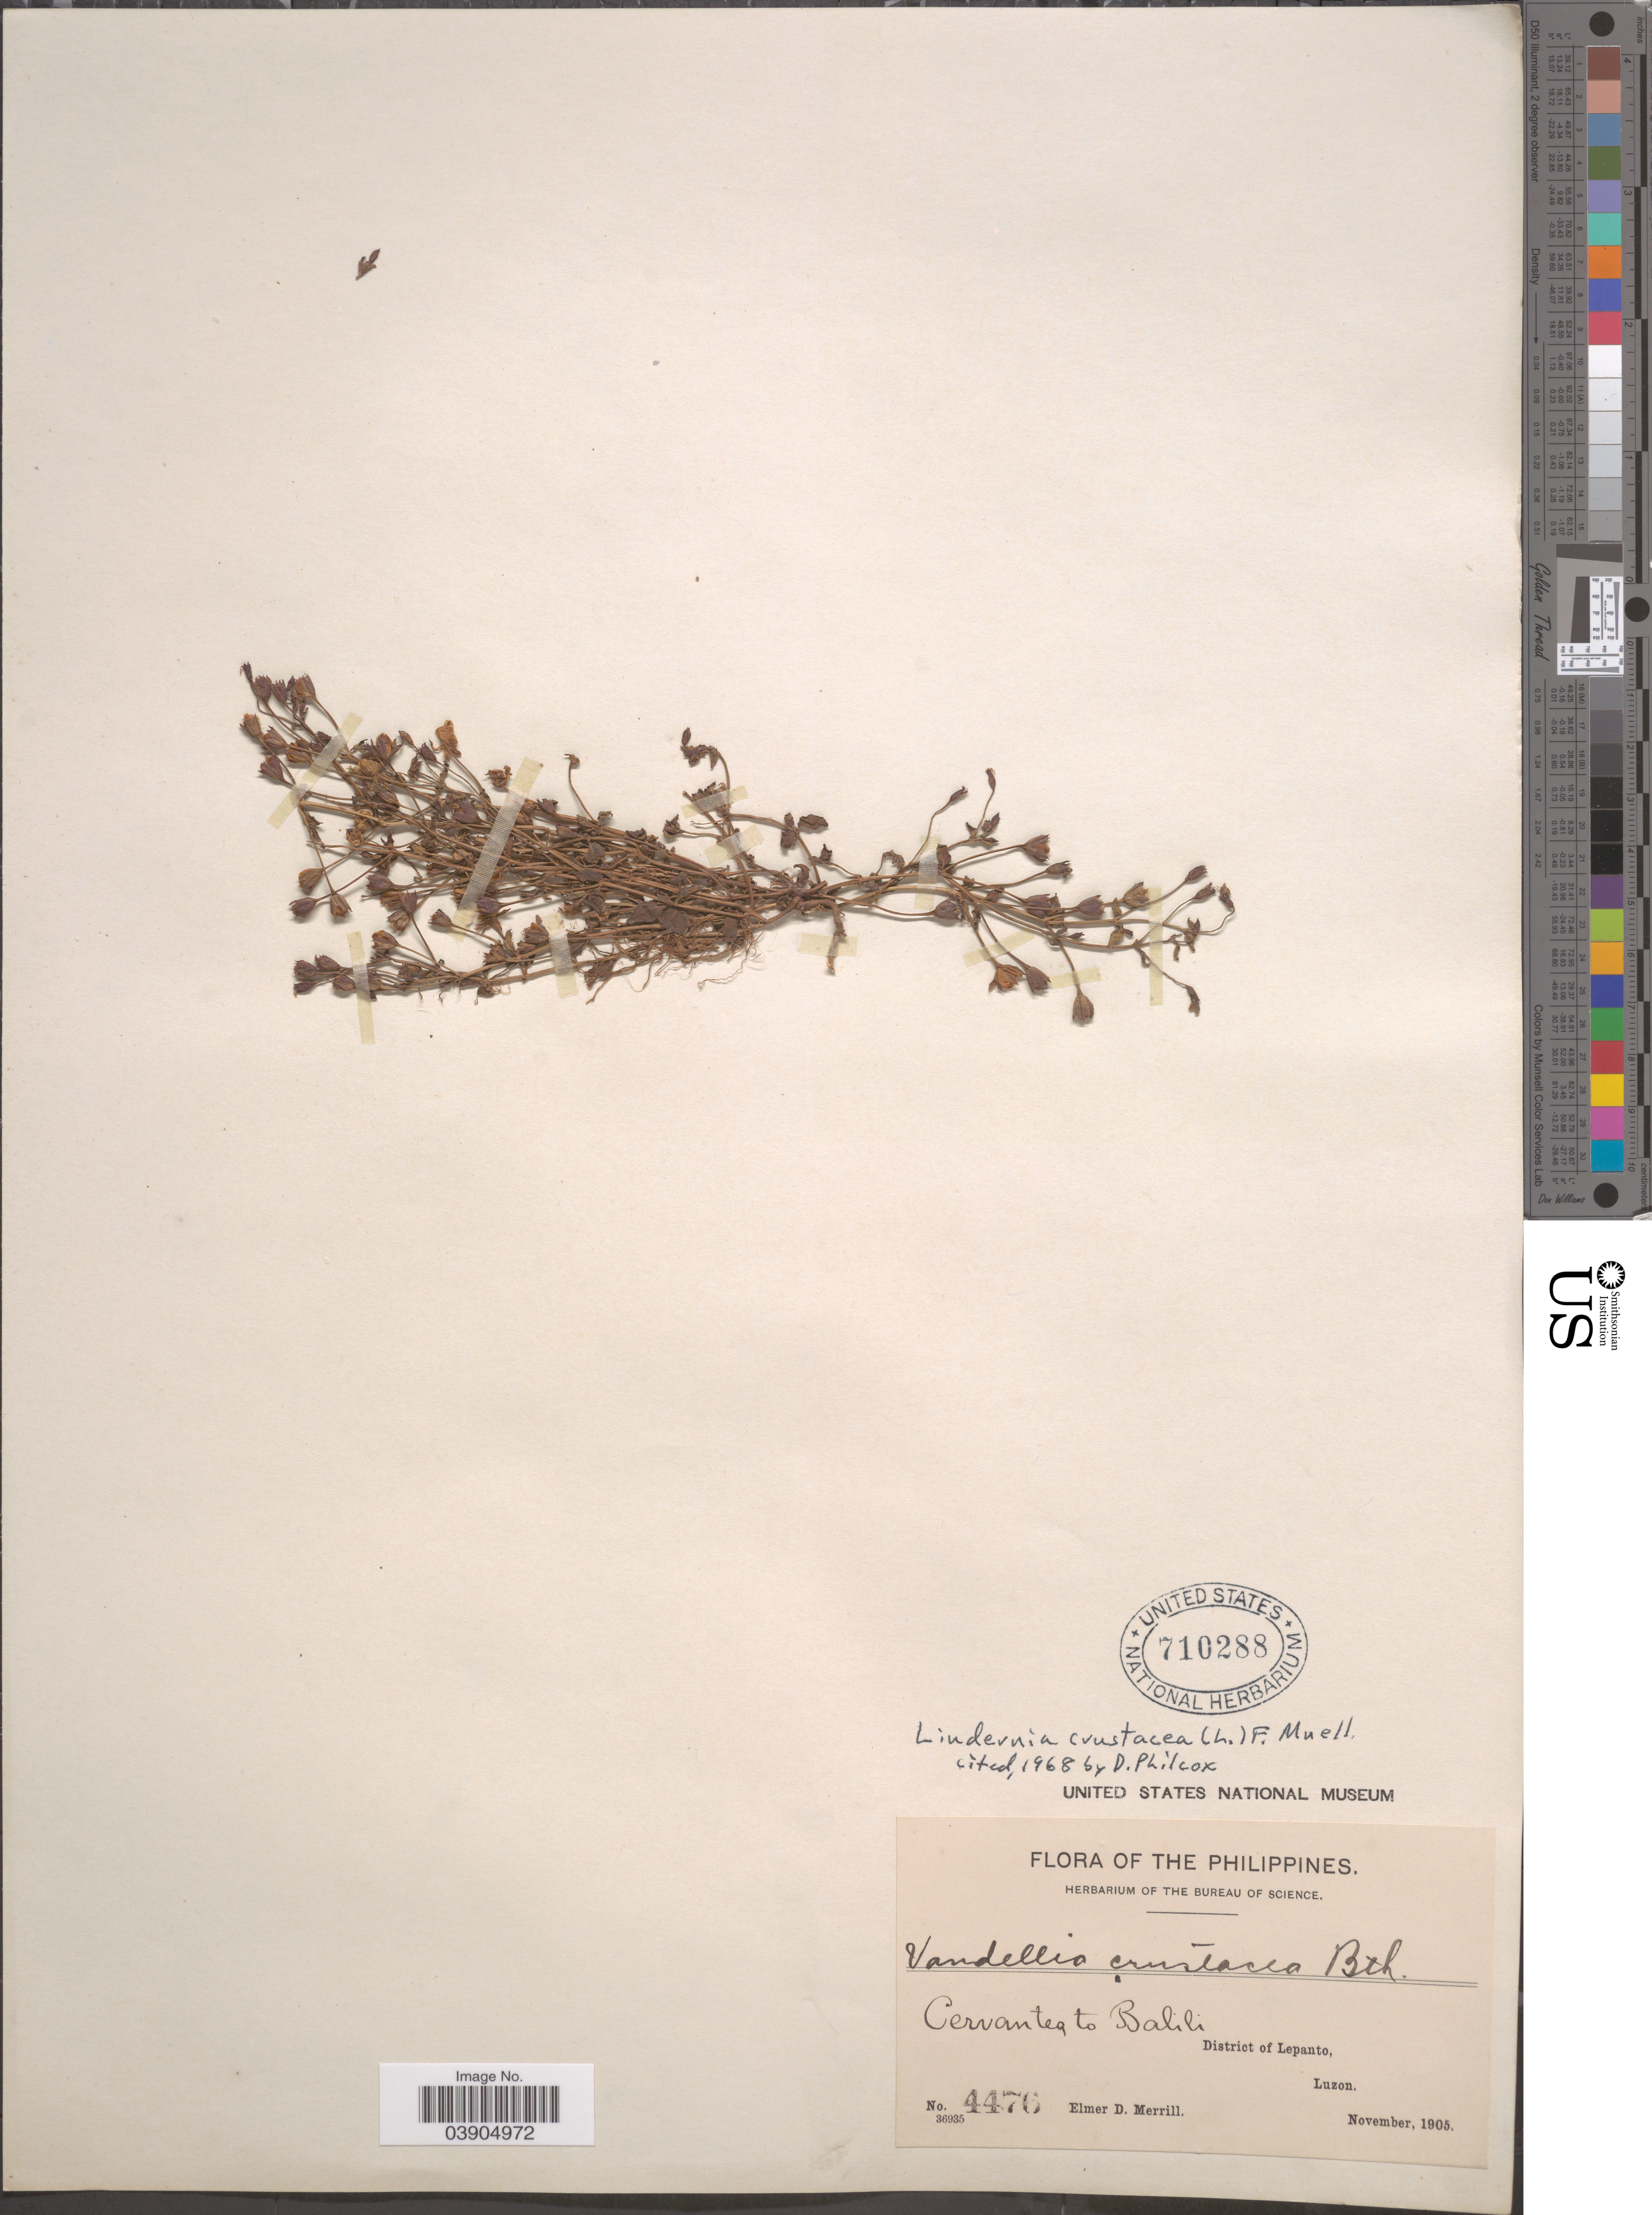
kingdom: Plantae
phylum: Tracheophyta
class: Magnoliopsida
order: Lamiales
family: Linderniaceae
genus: Lindernia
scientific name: Lindernia crustacea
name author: (L.) F. Muell.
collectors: E. D. Merrill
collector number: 4476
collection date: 1905-11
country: Philippines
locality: Cervantes to Balili. District of Lepanto, Luzon.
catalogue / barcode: US 710288